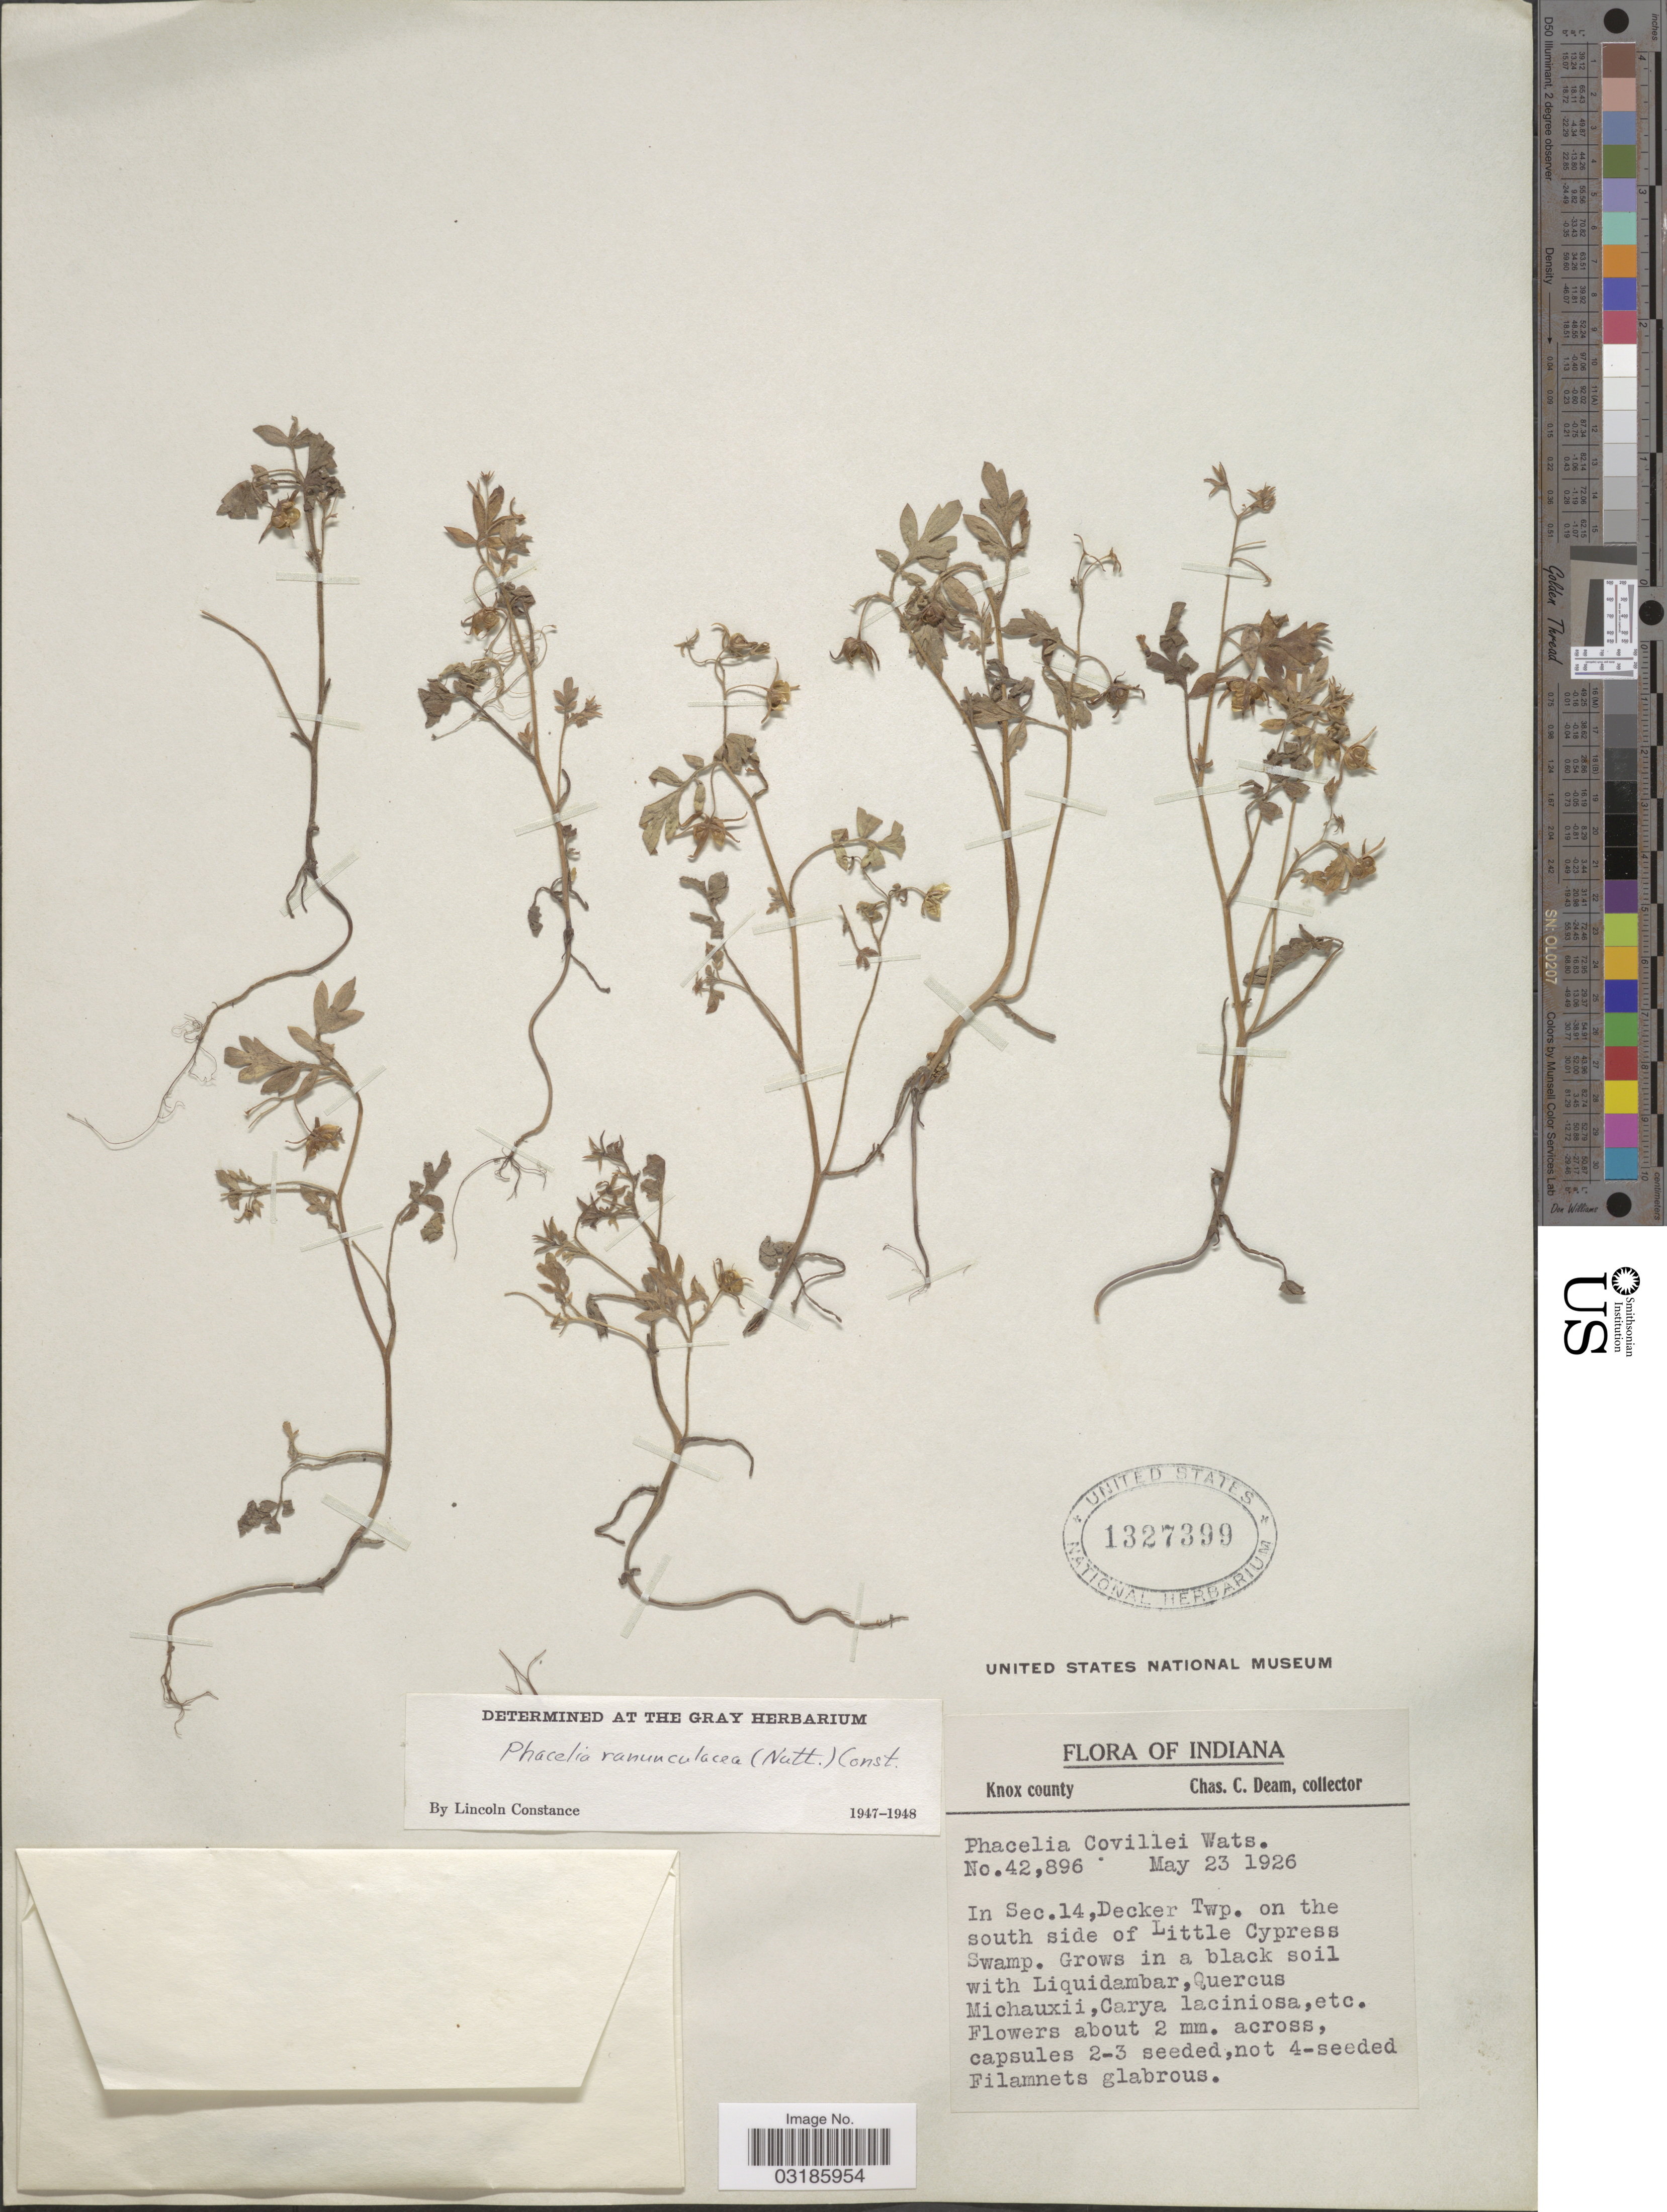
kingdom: Plantae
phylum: Tracheophyta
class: Magnoliopsida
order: Boraginales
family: Hydrophyllaceae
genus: Phacelia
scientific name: Phacelia ranunculacea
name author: (Nutt.) Constance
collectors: C. C. Deam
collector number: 42896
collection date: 1926-05-23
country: United States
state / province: Indiana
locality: Knox county. In Sec. 14, Decker Twp. on the south side of Little Cypress Swamp.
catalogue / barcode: US 1327399